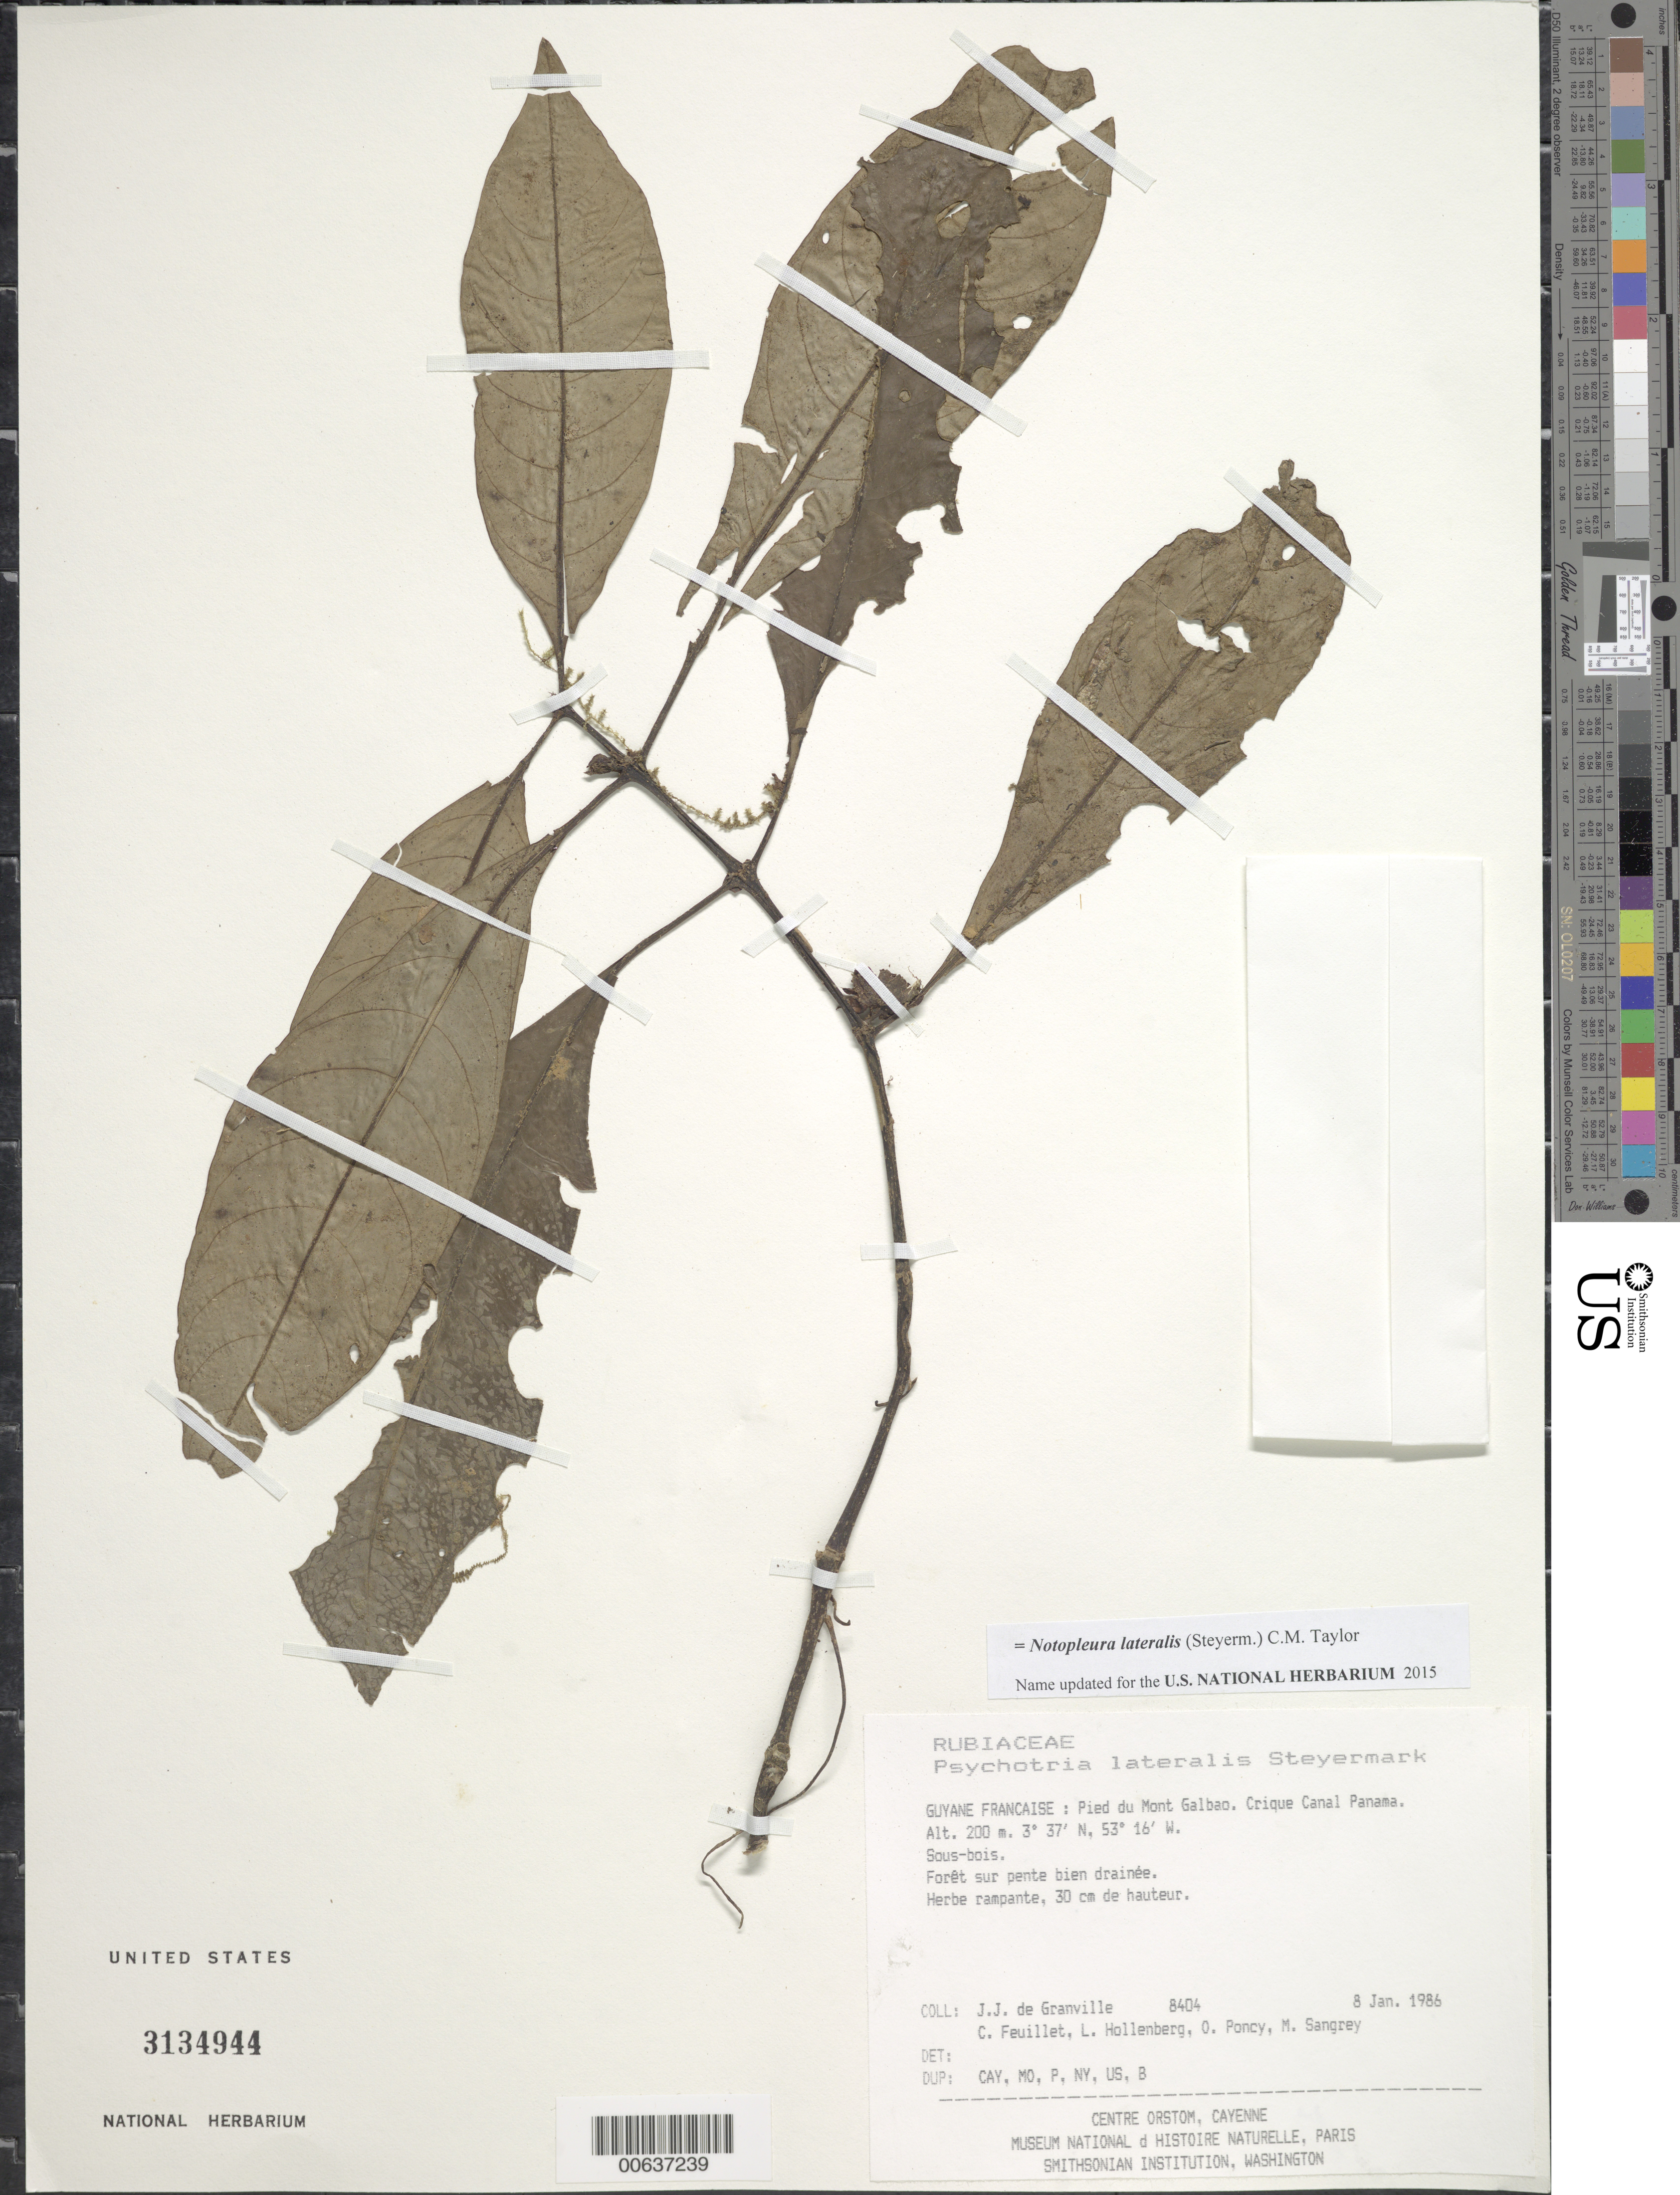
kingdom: Plantae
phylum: Tracheophyta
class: Magnoliopsida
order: Gentianales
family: Rubiaceae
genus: Psychotria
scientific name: Psychotria lateralis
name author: Steyerm.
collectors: J.-J. de Granville, C. Feuillet, L. Hollenberg, O. Poncy & M. S. Sangrey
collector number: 8404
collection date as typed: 8-Jan-86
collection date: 1986-01-08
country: French Guiana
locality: Pied du Mont Galbao. Crique Canal Panama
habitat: Sous-bois; forêt sur pent bien drainée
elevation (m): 200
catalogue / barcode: US 3134944